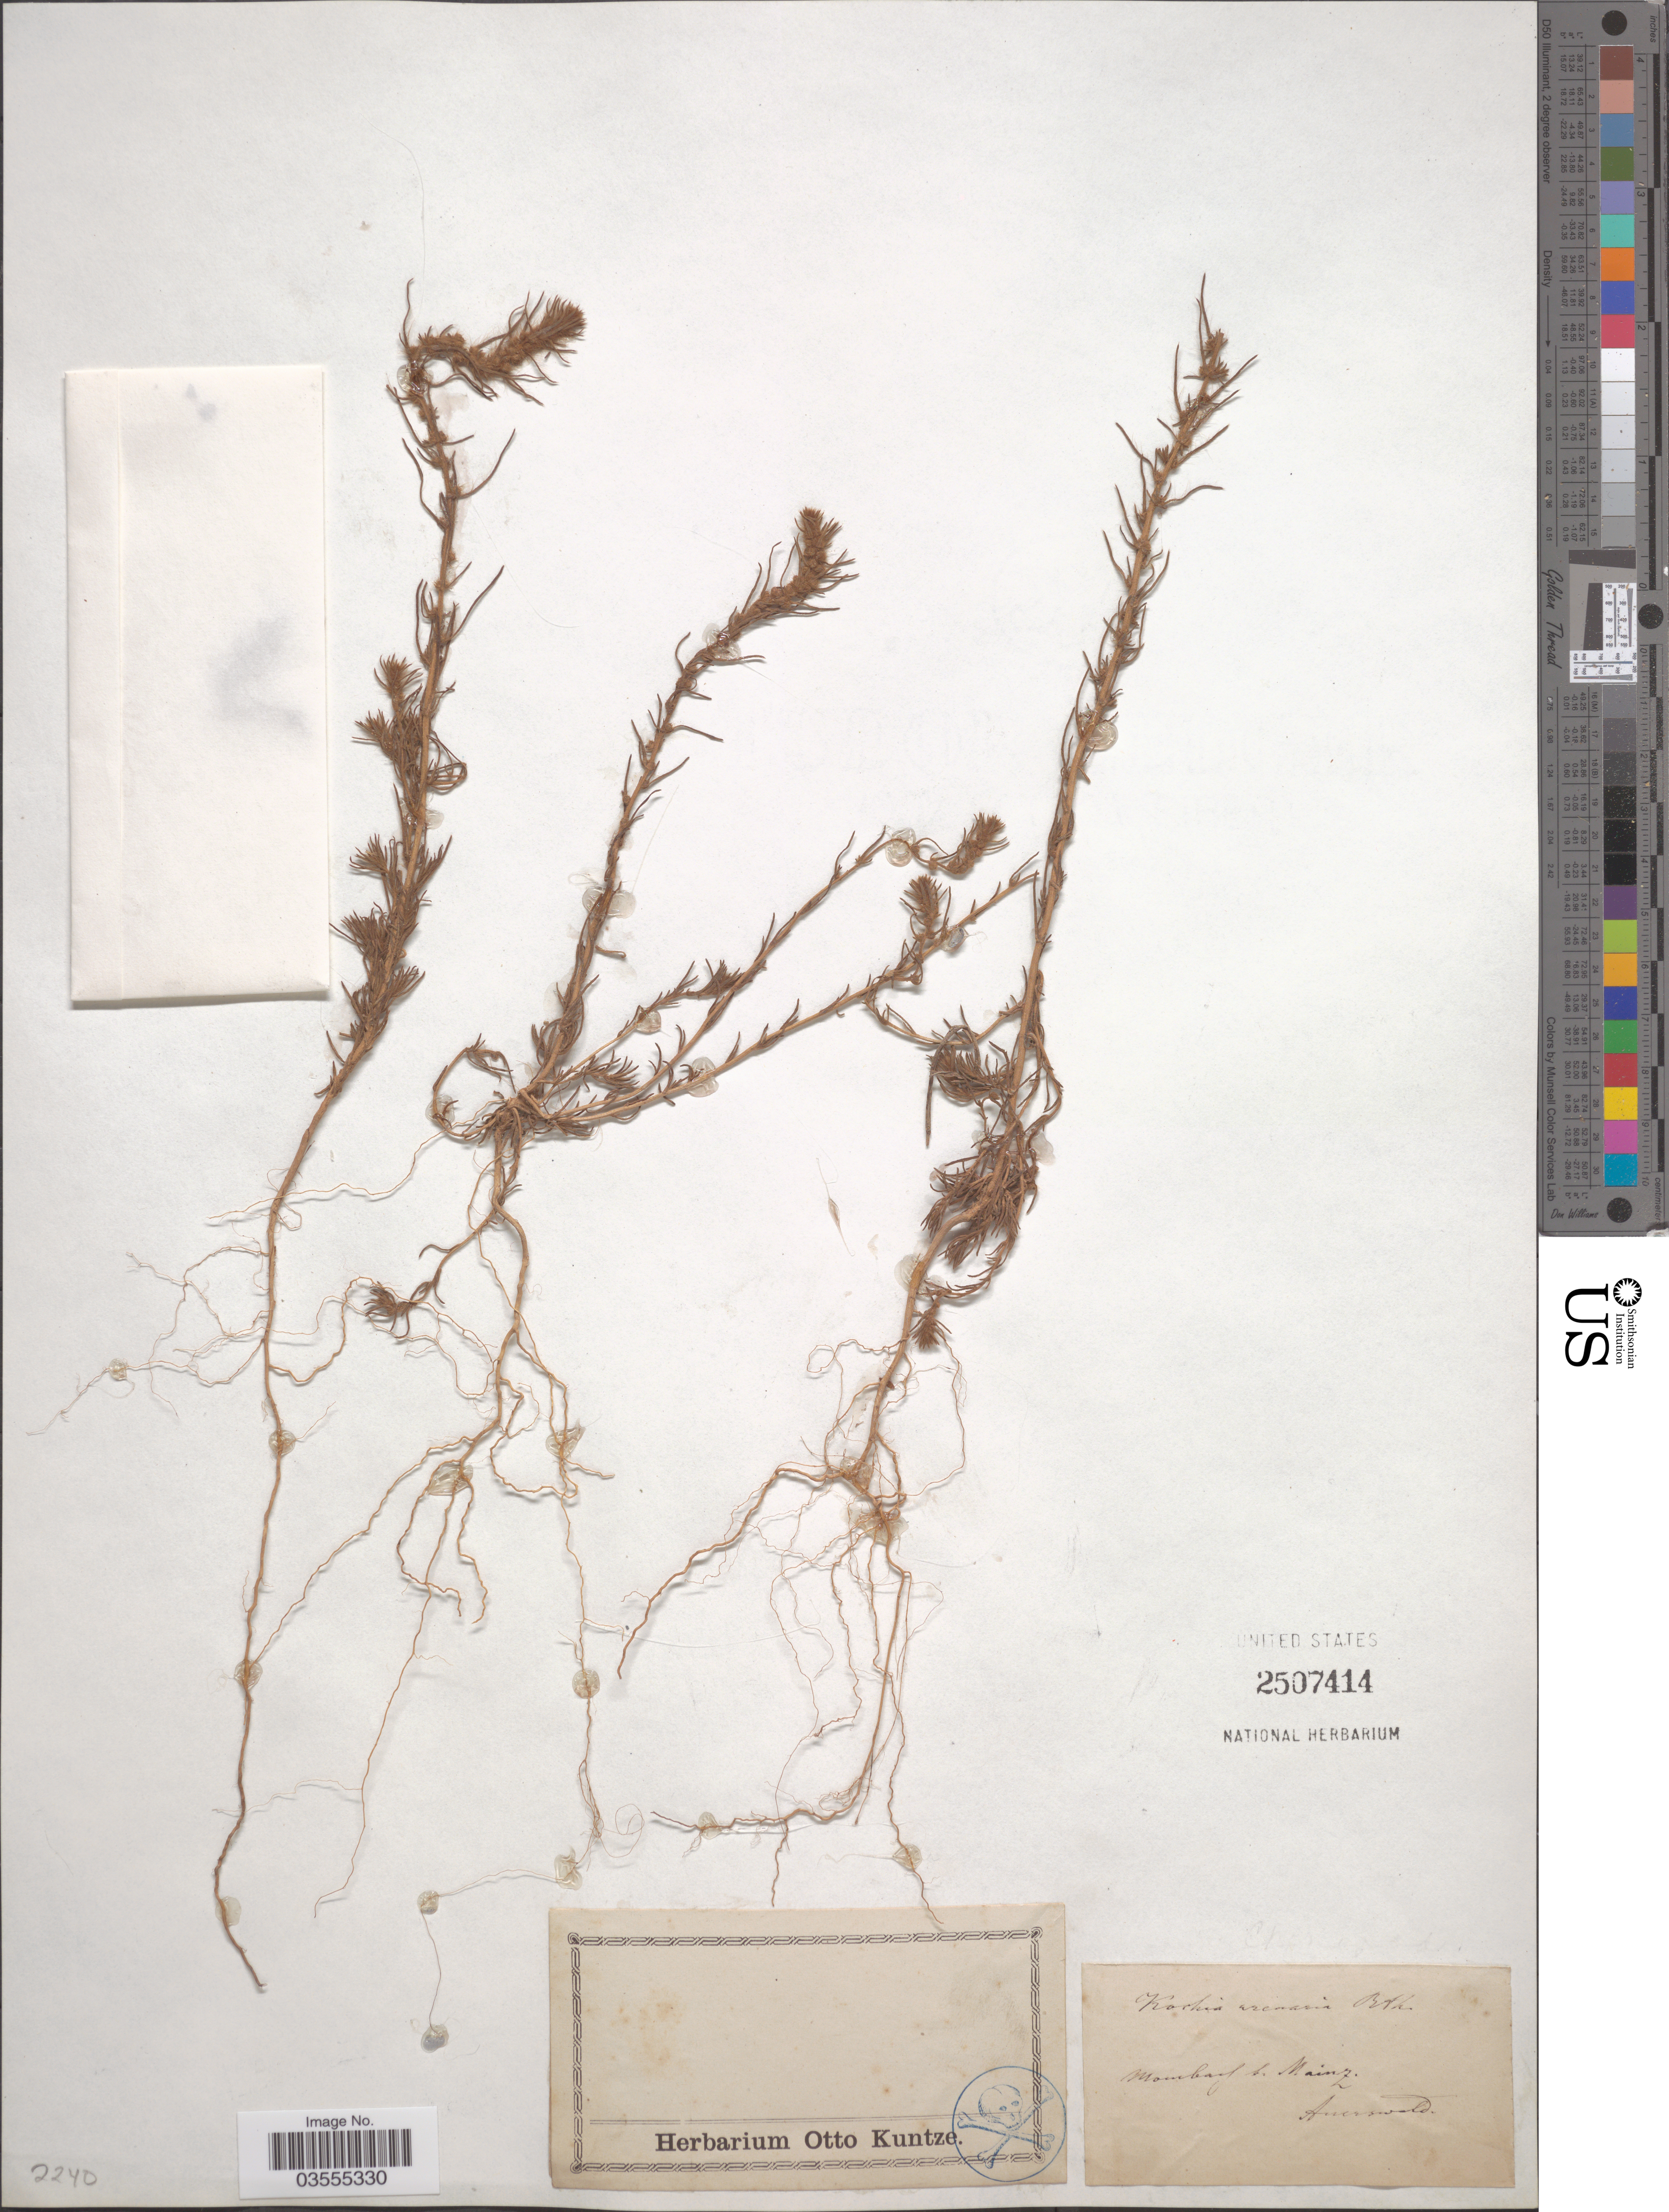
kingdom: Plantae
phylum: Tracheophyta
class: Magnoliopsida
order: Caryophyllales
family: Amaranthaceae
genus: Bassia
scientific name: Bassia laniflora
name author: (S.G. Gmel.) A.J. Scott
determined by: Strong, Mark T., (BOT), Smithsonian Institution - National Museum of Natural History (UNITED STATES)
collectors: ex herb. Otto Kuntze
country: Germany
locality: Mombarf b. Mainz. Anserwald. [interpreted]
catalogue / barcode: US 2507414